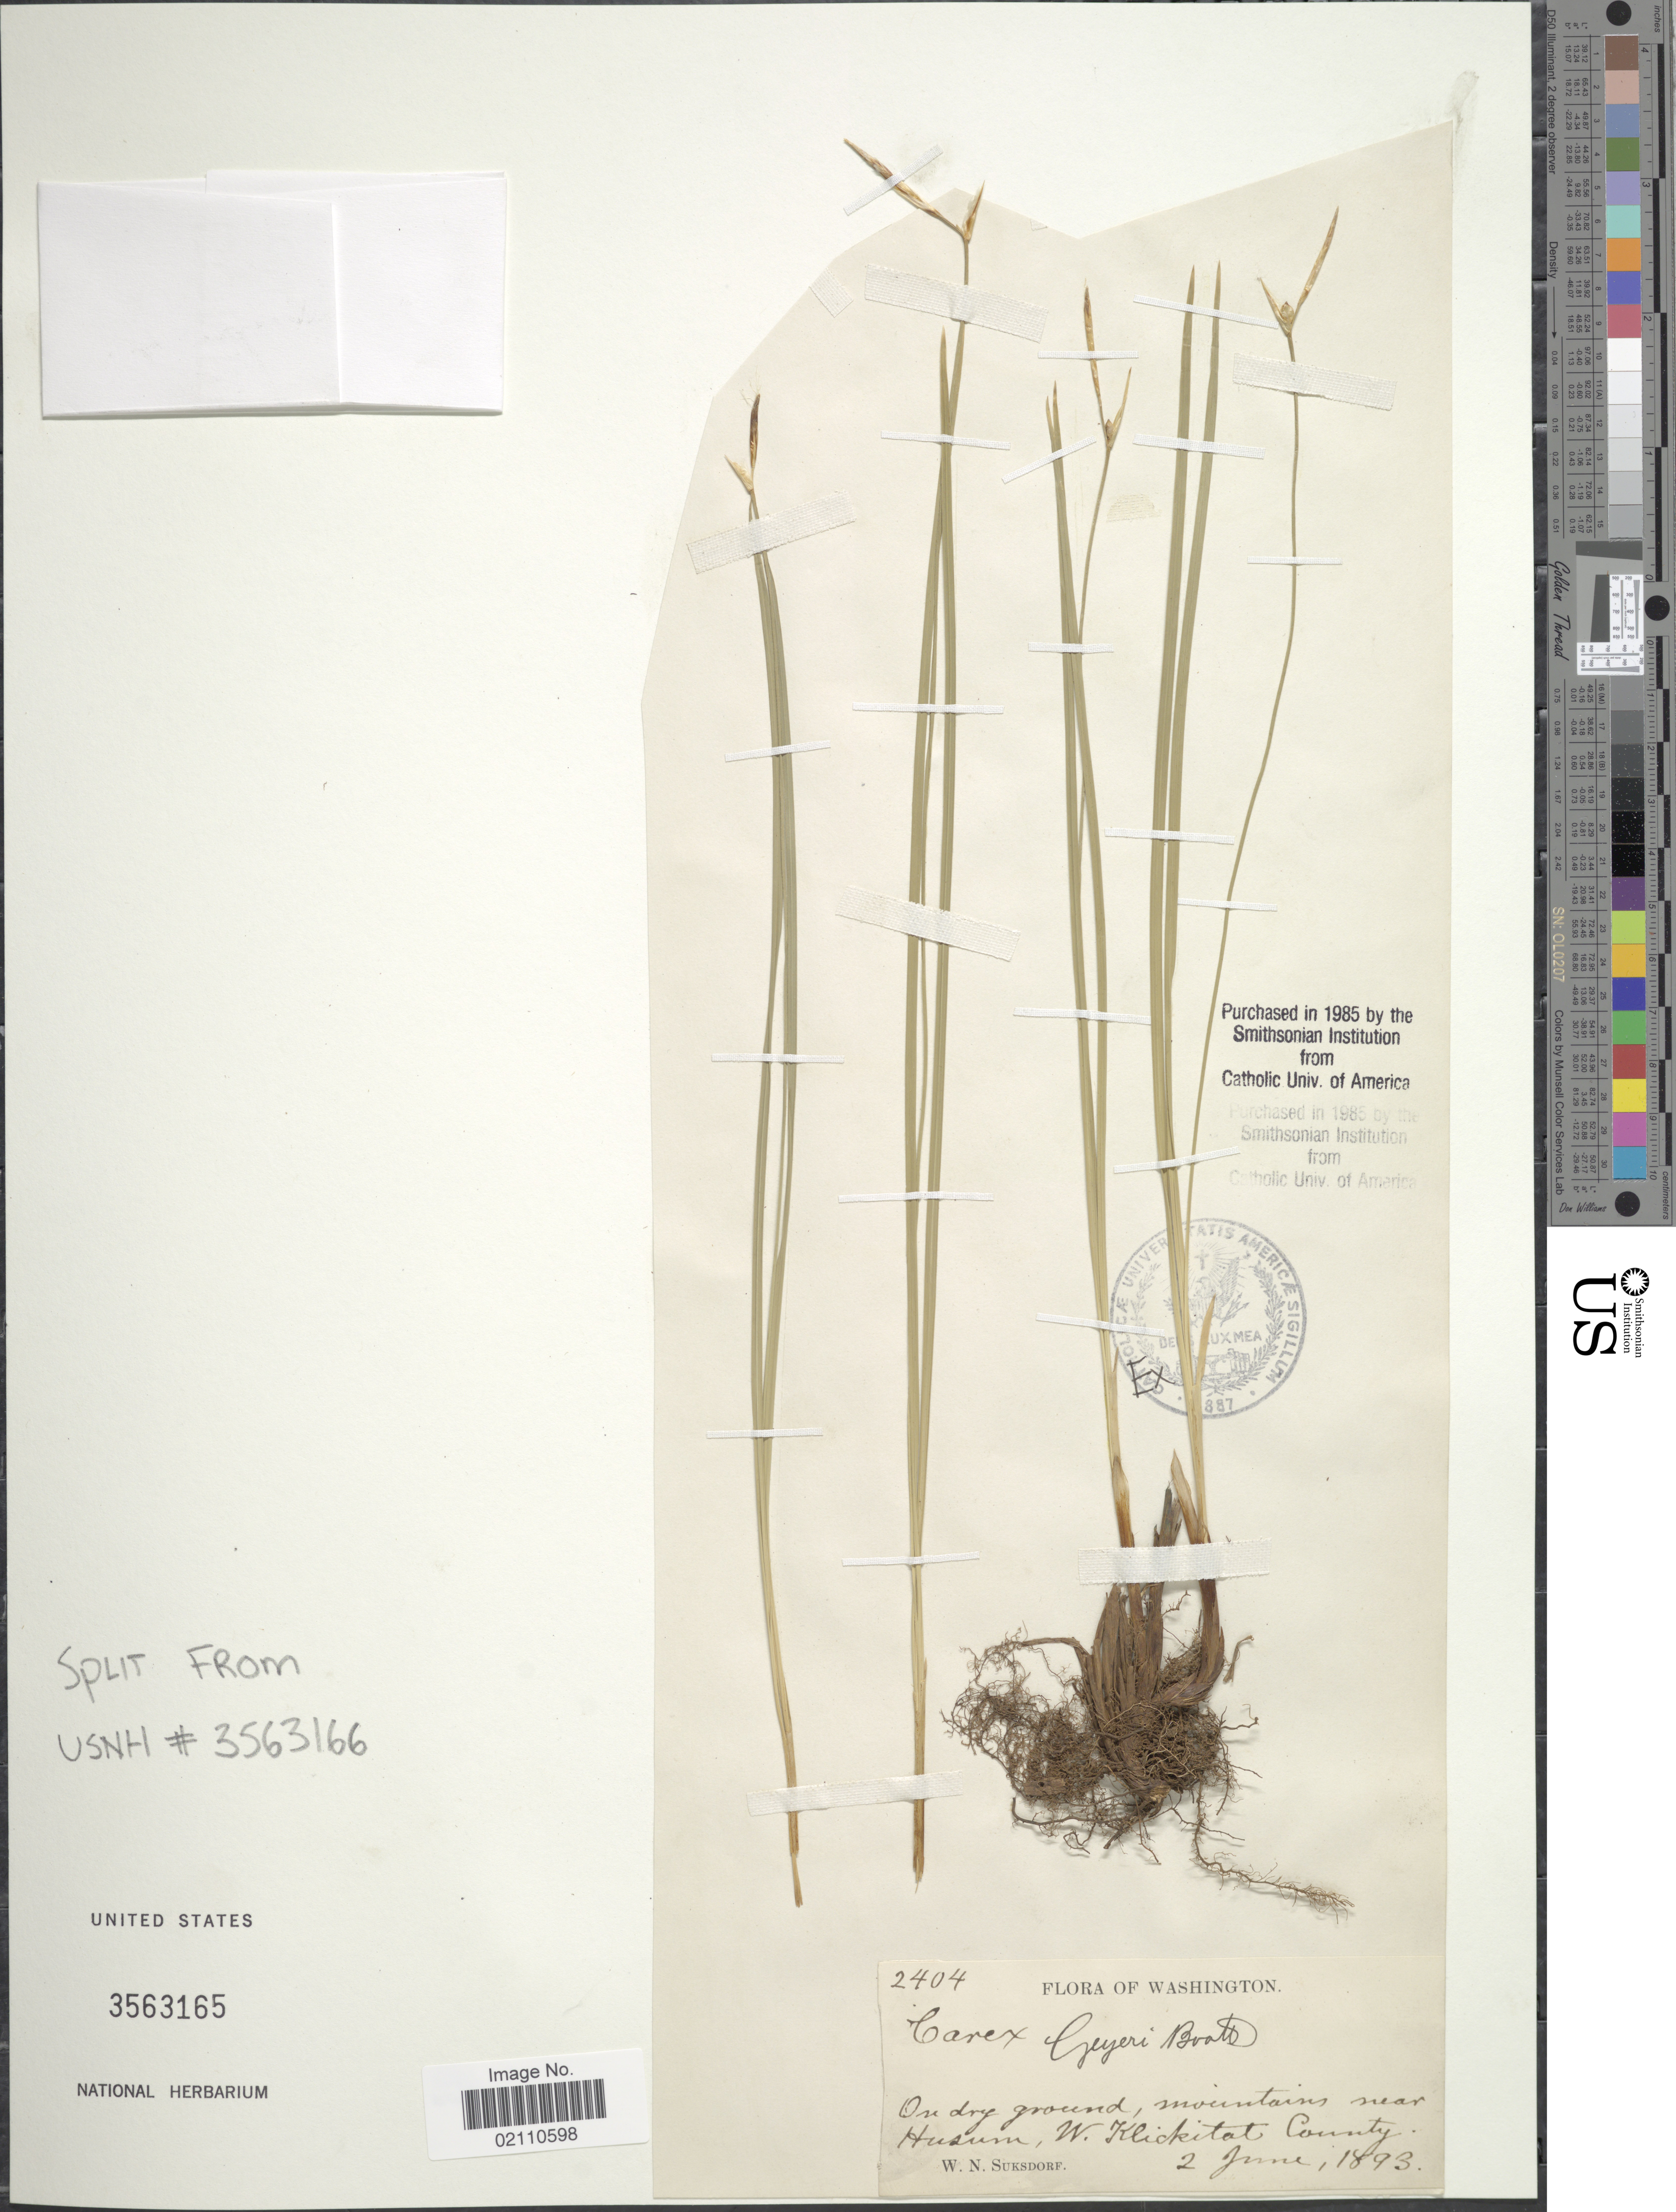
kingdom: Plantae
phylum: Tracheophyta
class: Liliopsida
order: Poales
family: Cyperaceae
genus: Carex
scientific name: Carex geyeri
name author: Boott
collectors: W. N. Suksdorf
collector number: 2404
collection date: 1893-06-02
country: United States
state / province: Washington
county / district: Klickitat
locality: Mountains near Husum, W. Klickitat County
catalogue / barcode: US 3563165